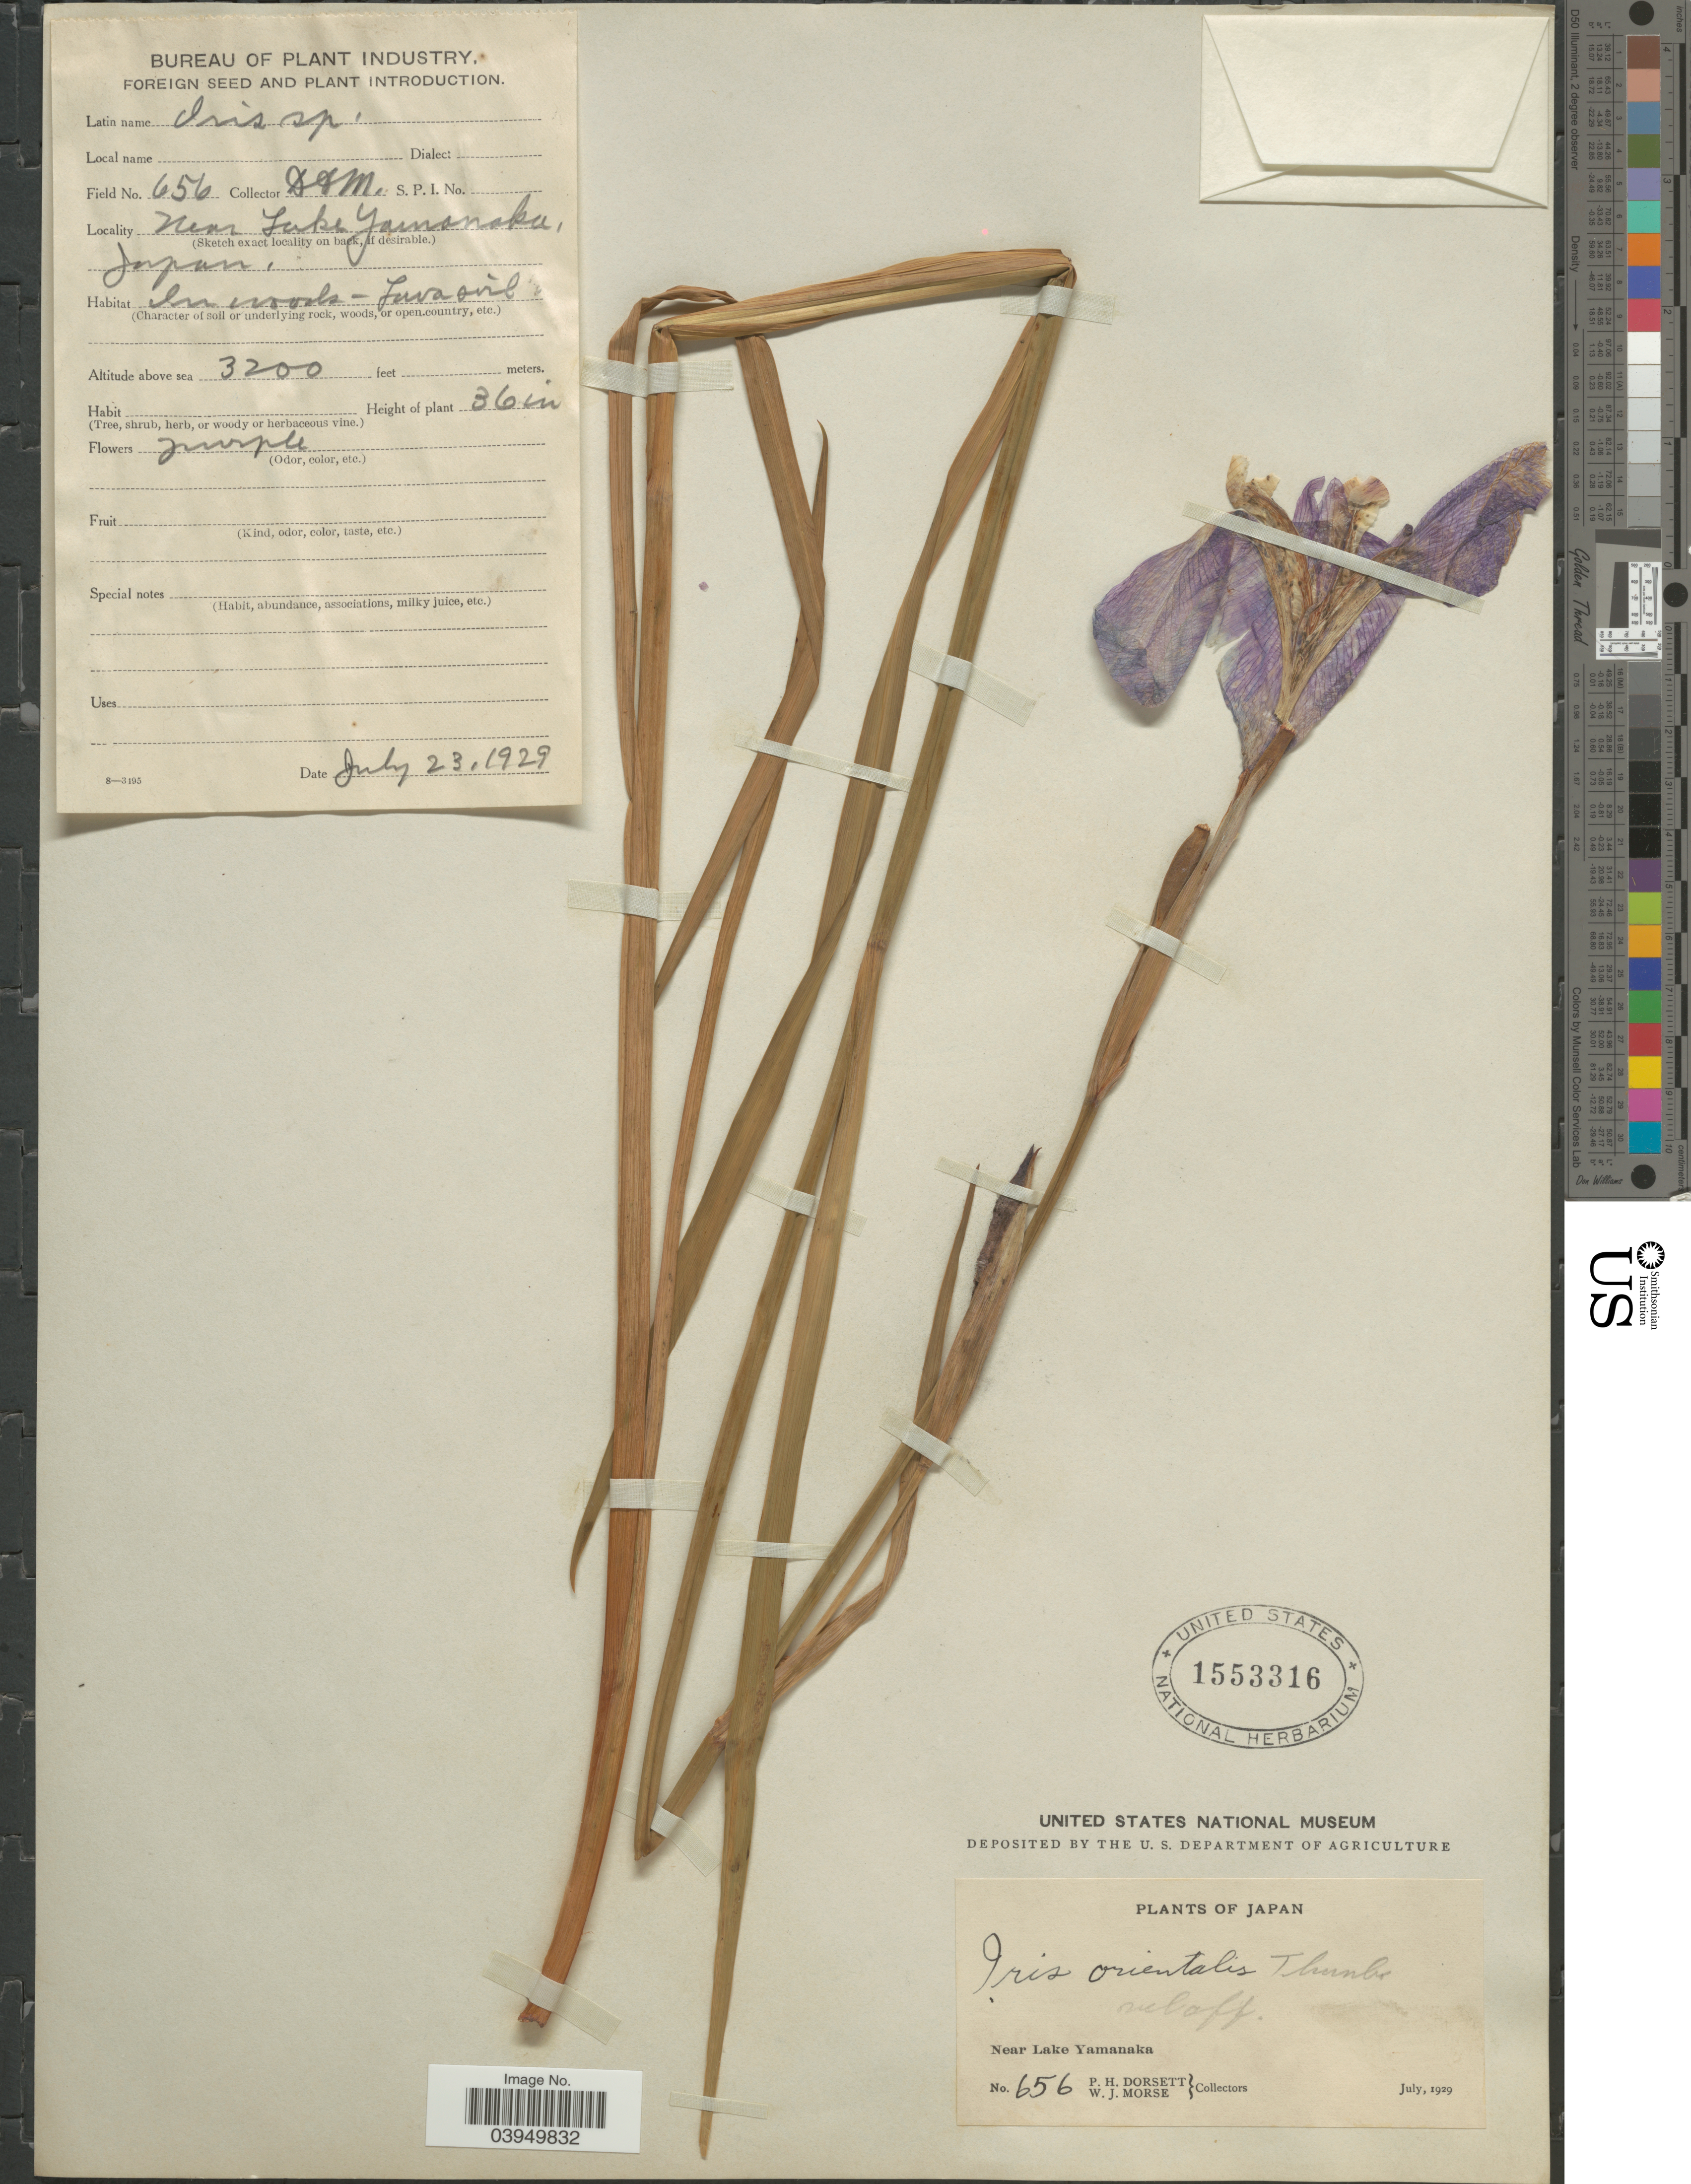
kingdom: Plantae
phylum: Tracheophyta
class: Liliopsida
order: Asparagales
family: Iridaceae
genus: Iris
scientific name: Iris orientalis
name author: Thunb.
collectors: P. H. Dorsett & W. J. Morse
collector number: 656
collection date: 1929-07-23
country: Japan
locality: Near Lake Yamanaka.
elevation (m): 975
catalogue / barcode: US 1553316